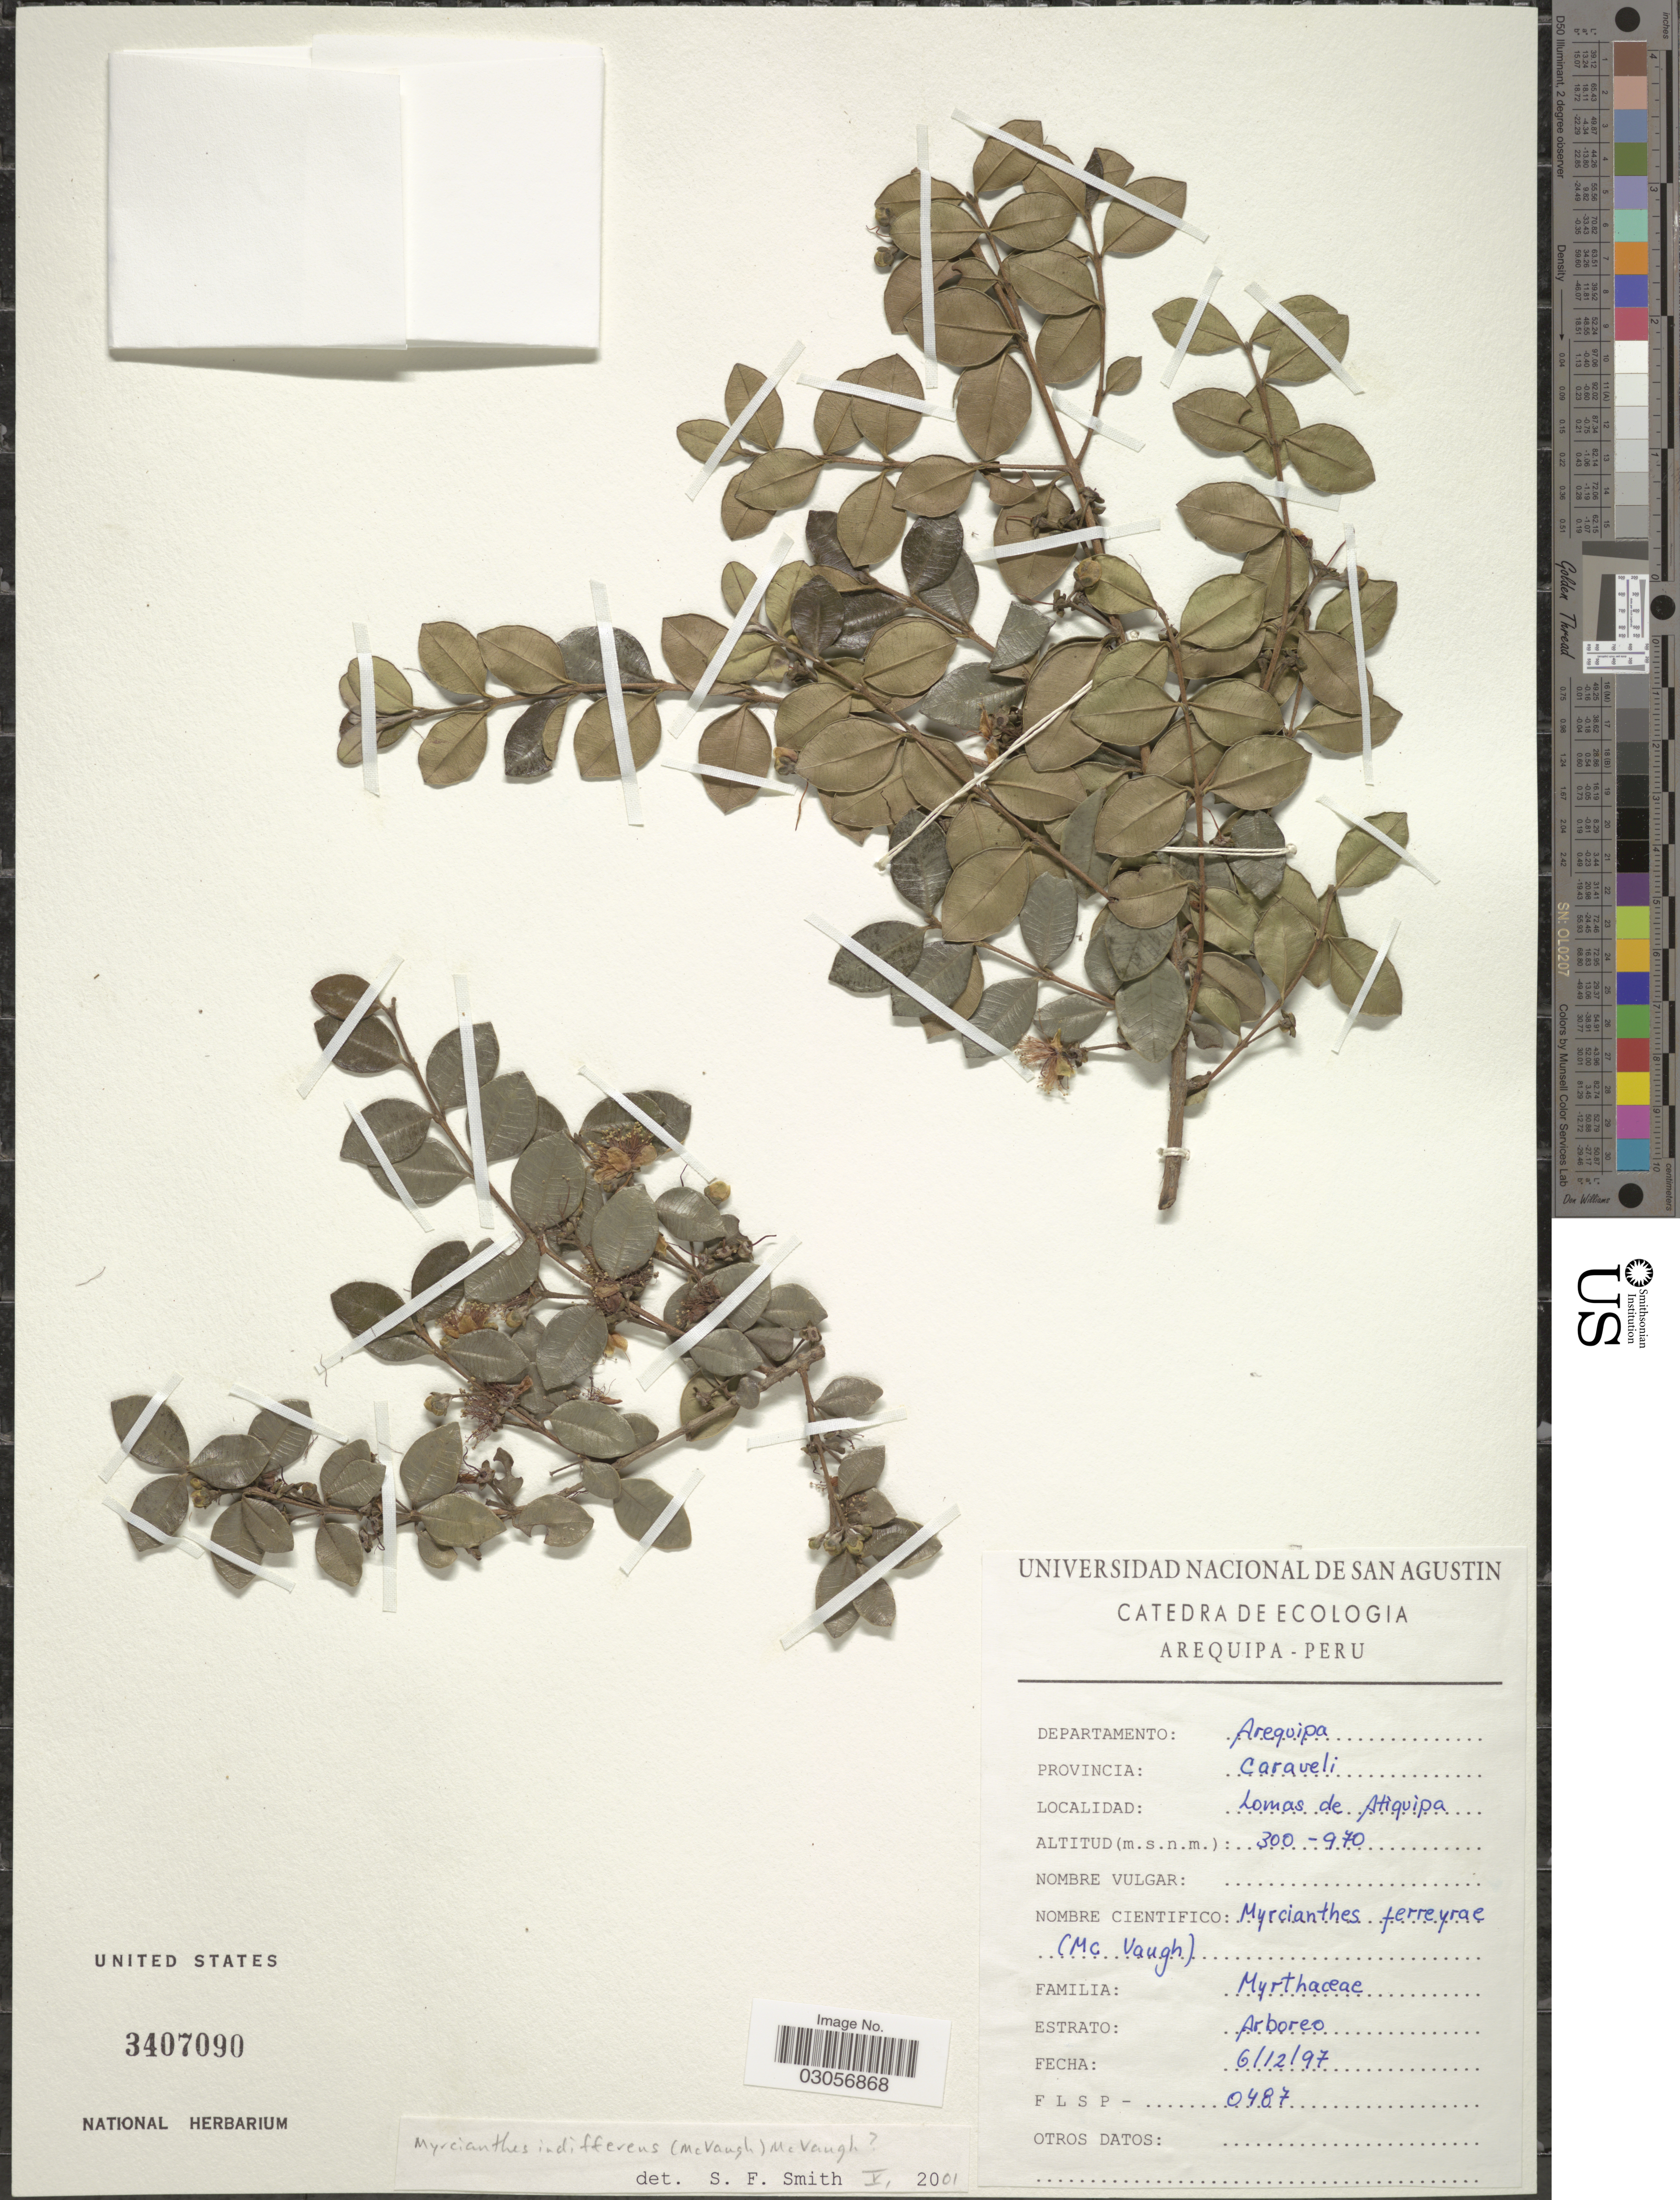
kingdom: Plantae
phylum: Tracheophyta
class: Magnoliopsida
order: Myrtales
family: Myrtaceae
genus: Myrcianthes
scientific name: Myrcianthes indifferens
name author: (McVaugh) McVaugh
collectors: F. L. S. P.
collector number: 0487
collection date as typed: Transcribed d/m/y: 6/12/97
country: Peru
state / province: Arequipa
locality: Departamento: Arequipa, Provincia: Caraveli, Lomas de Atiquipa.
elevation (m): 300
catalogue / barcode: US 3407090